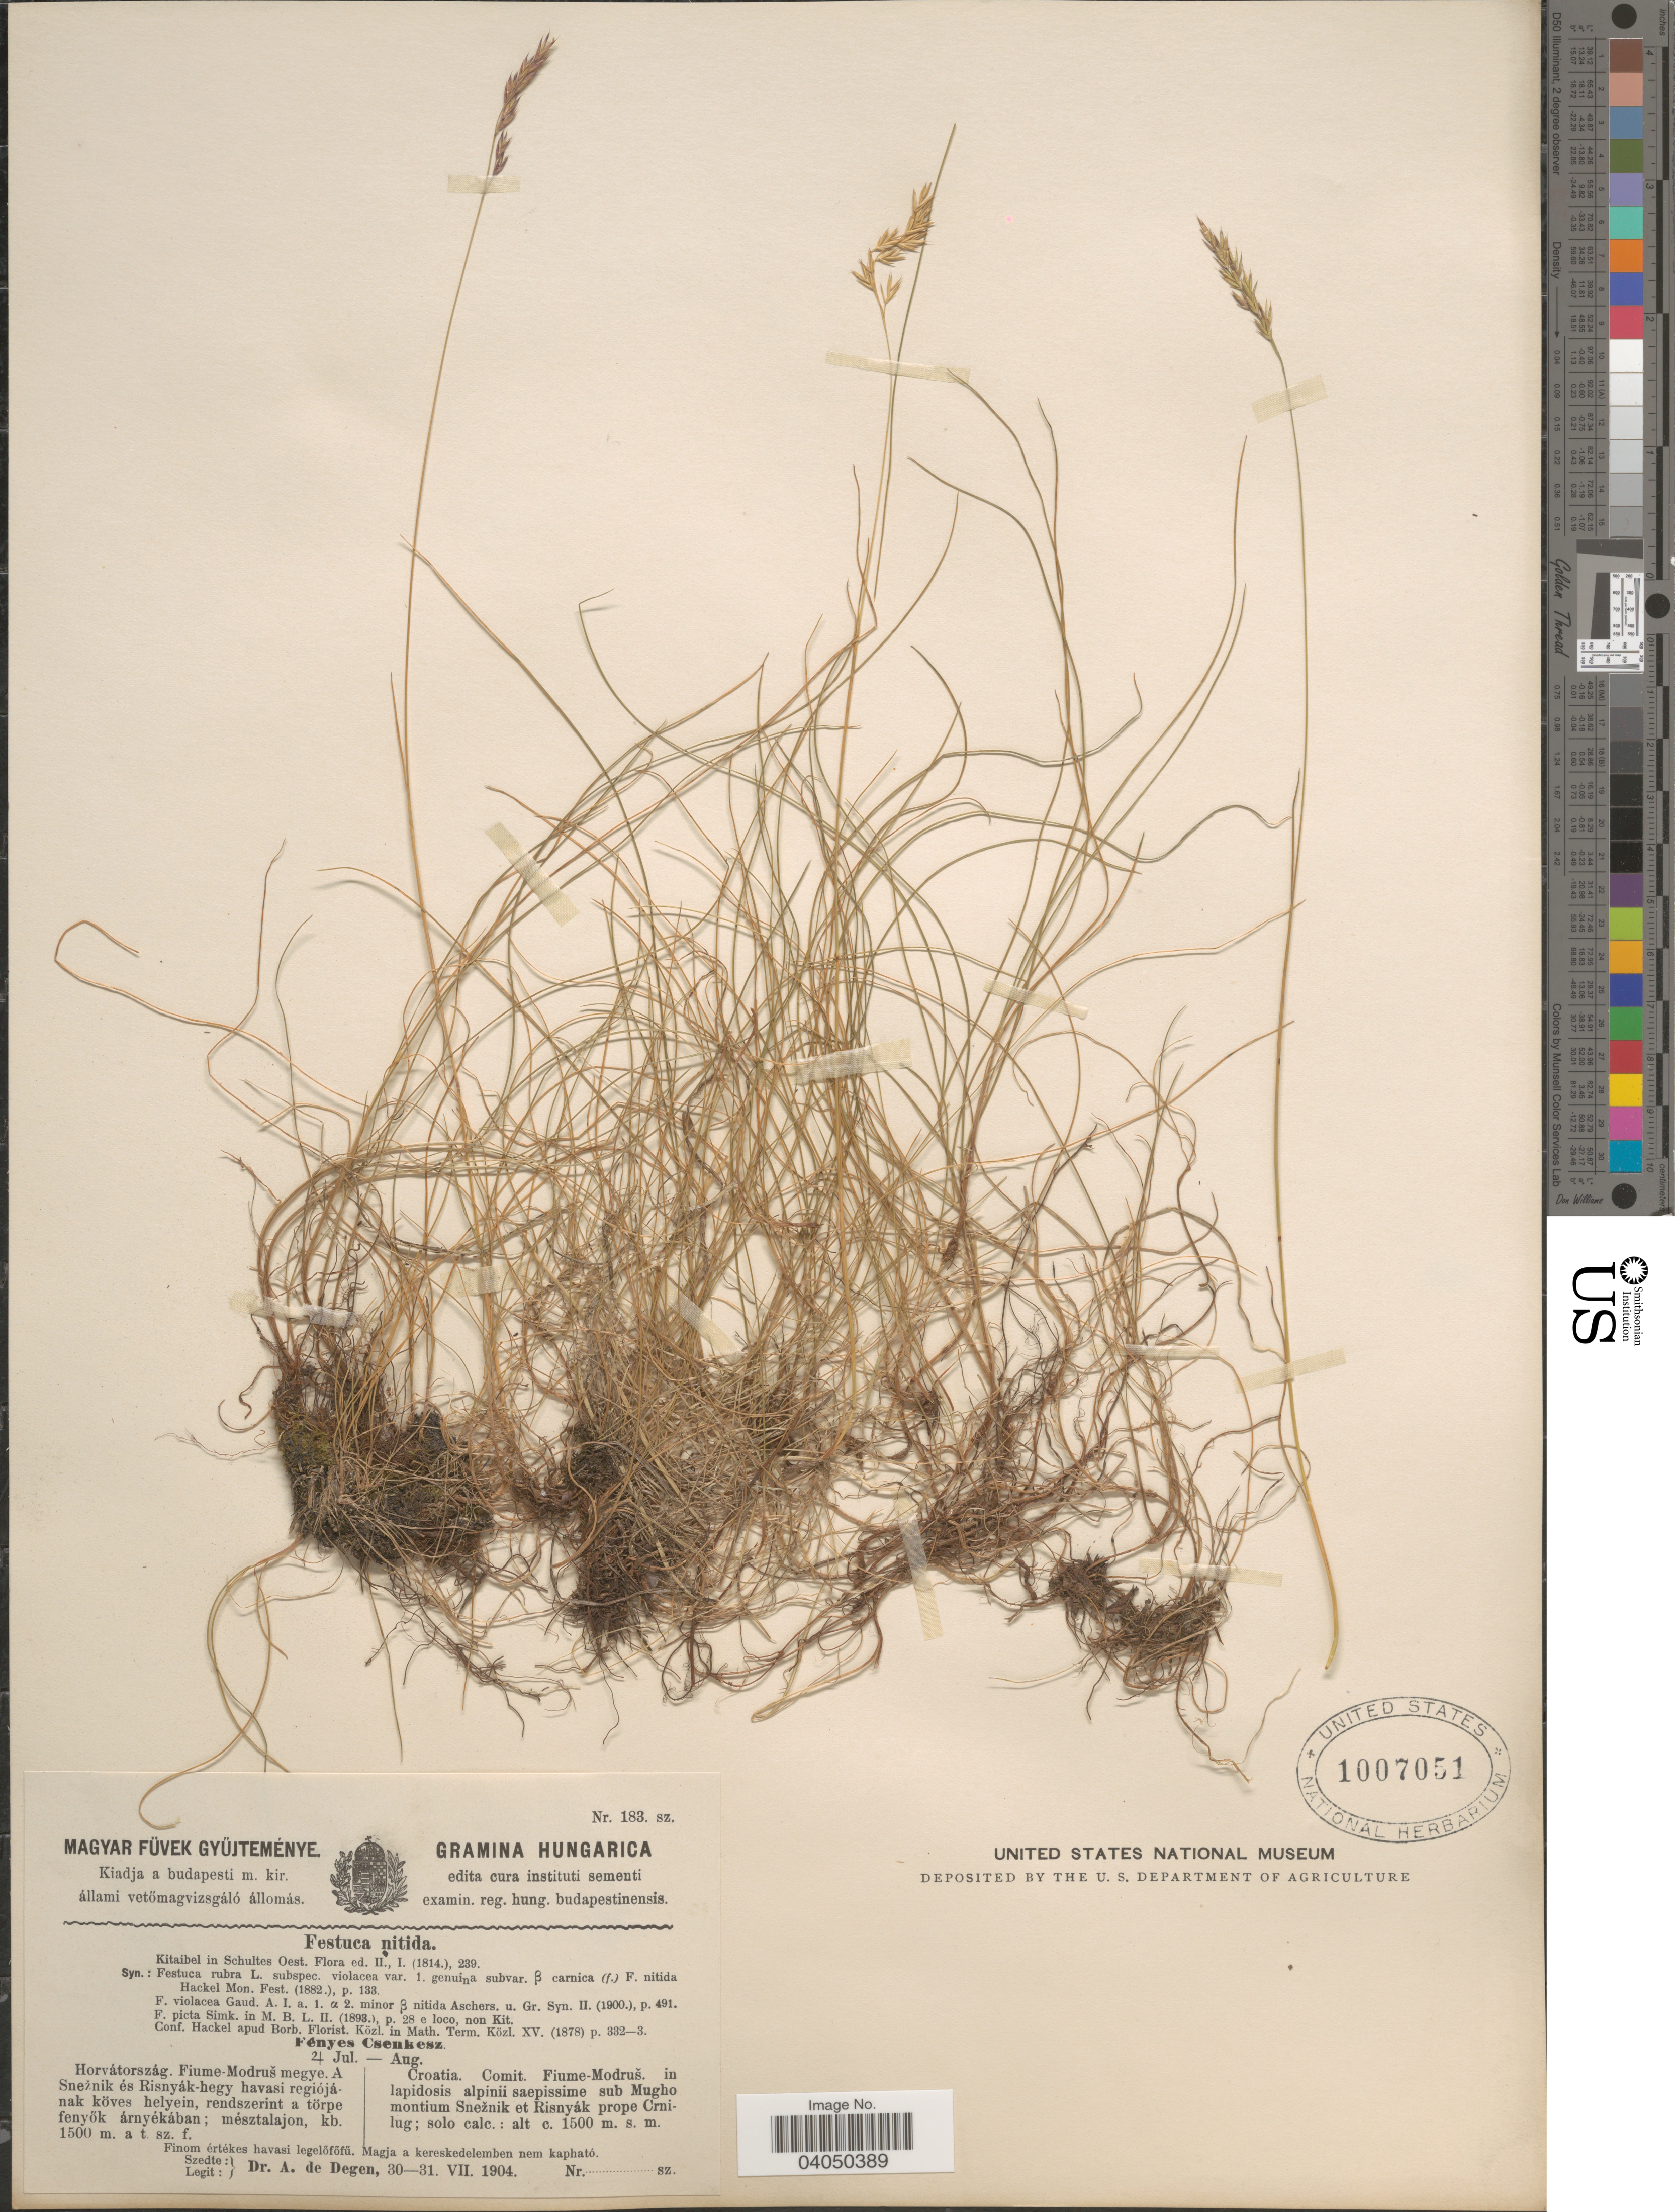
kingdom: Plantae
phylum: Tracheophyta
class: Liliopsida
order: Poales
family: Poaceae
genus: Festuca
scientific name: Festuca violacea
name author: Gaudin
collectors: A. Degen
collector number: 183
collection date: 1904-07-30/1904-07-31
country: Croatia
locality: Comit. Fiume-Modruš. In lapidosis alpinii saepissime sub Mugho montium Snežnik et Risnyák prope Crnilug.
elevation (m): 1500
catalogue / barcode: US 1007051